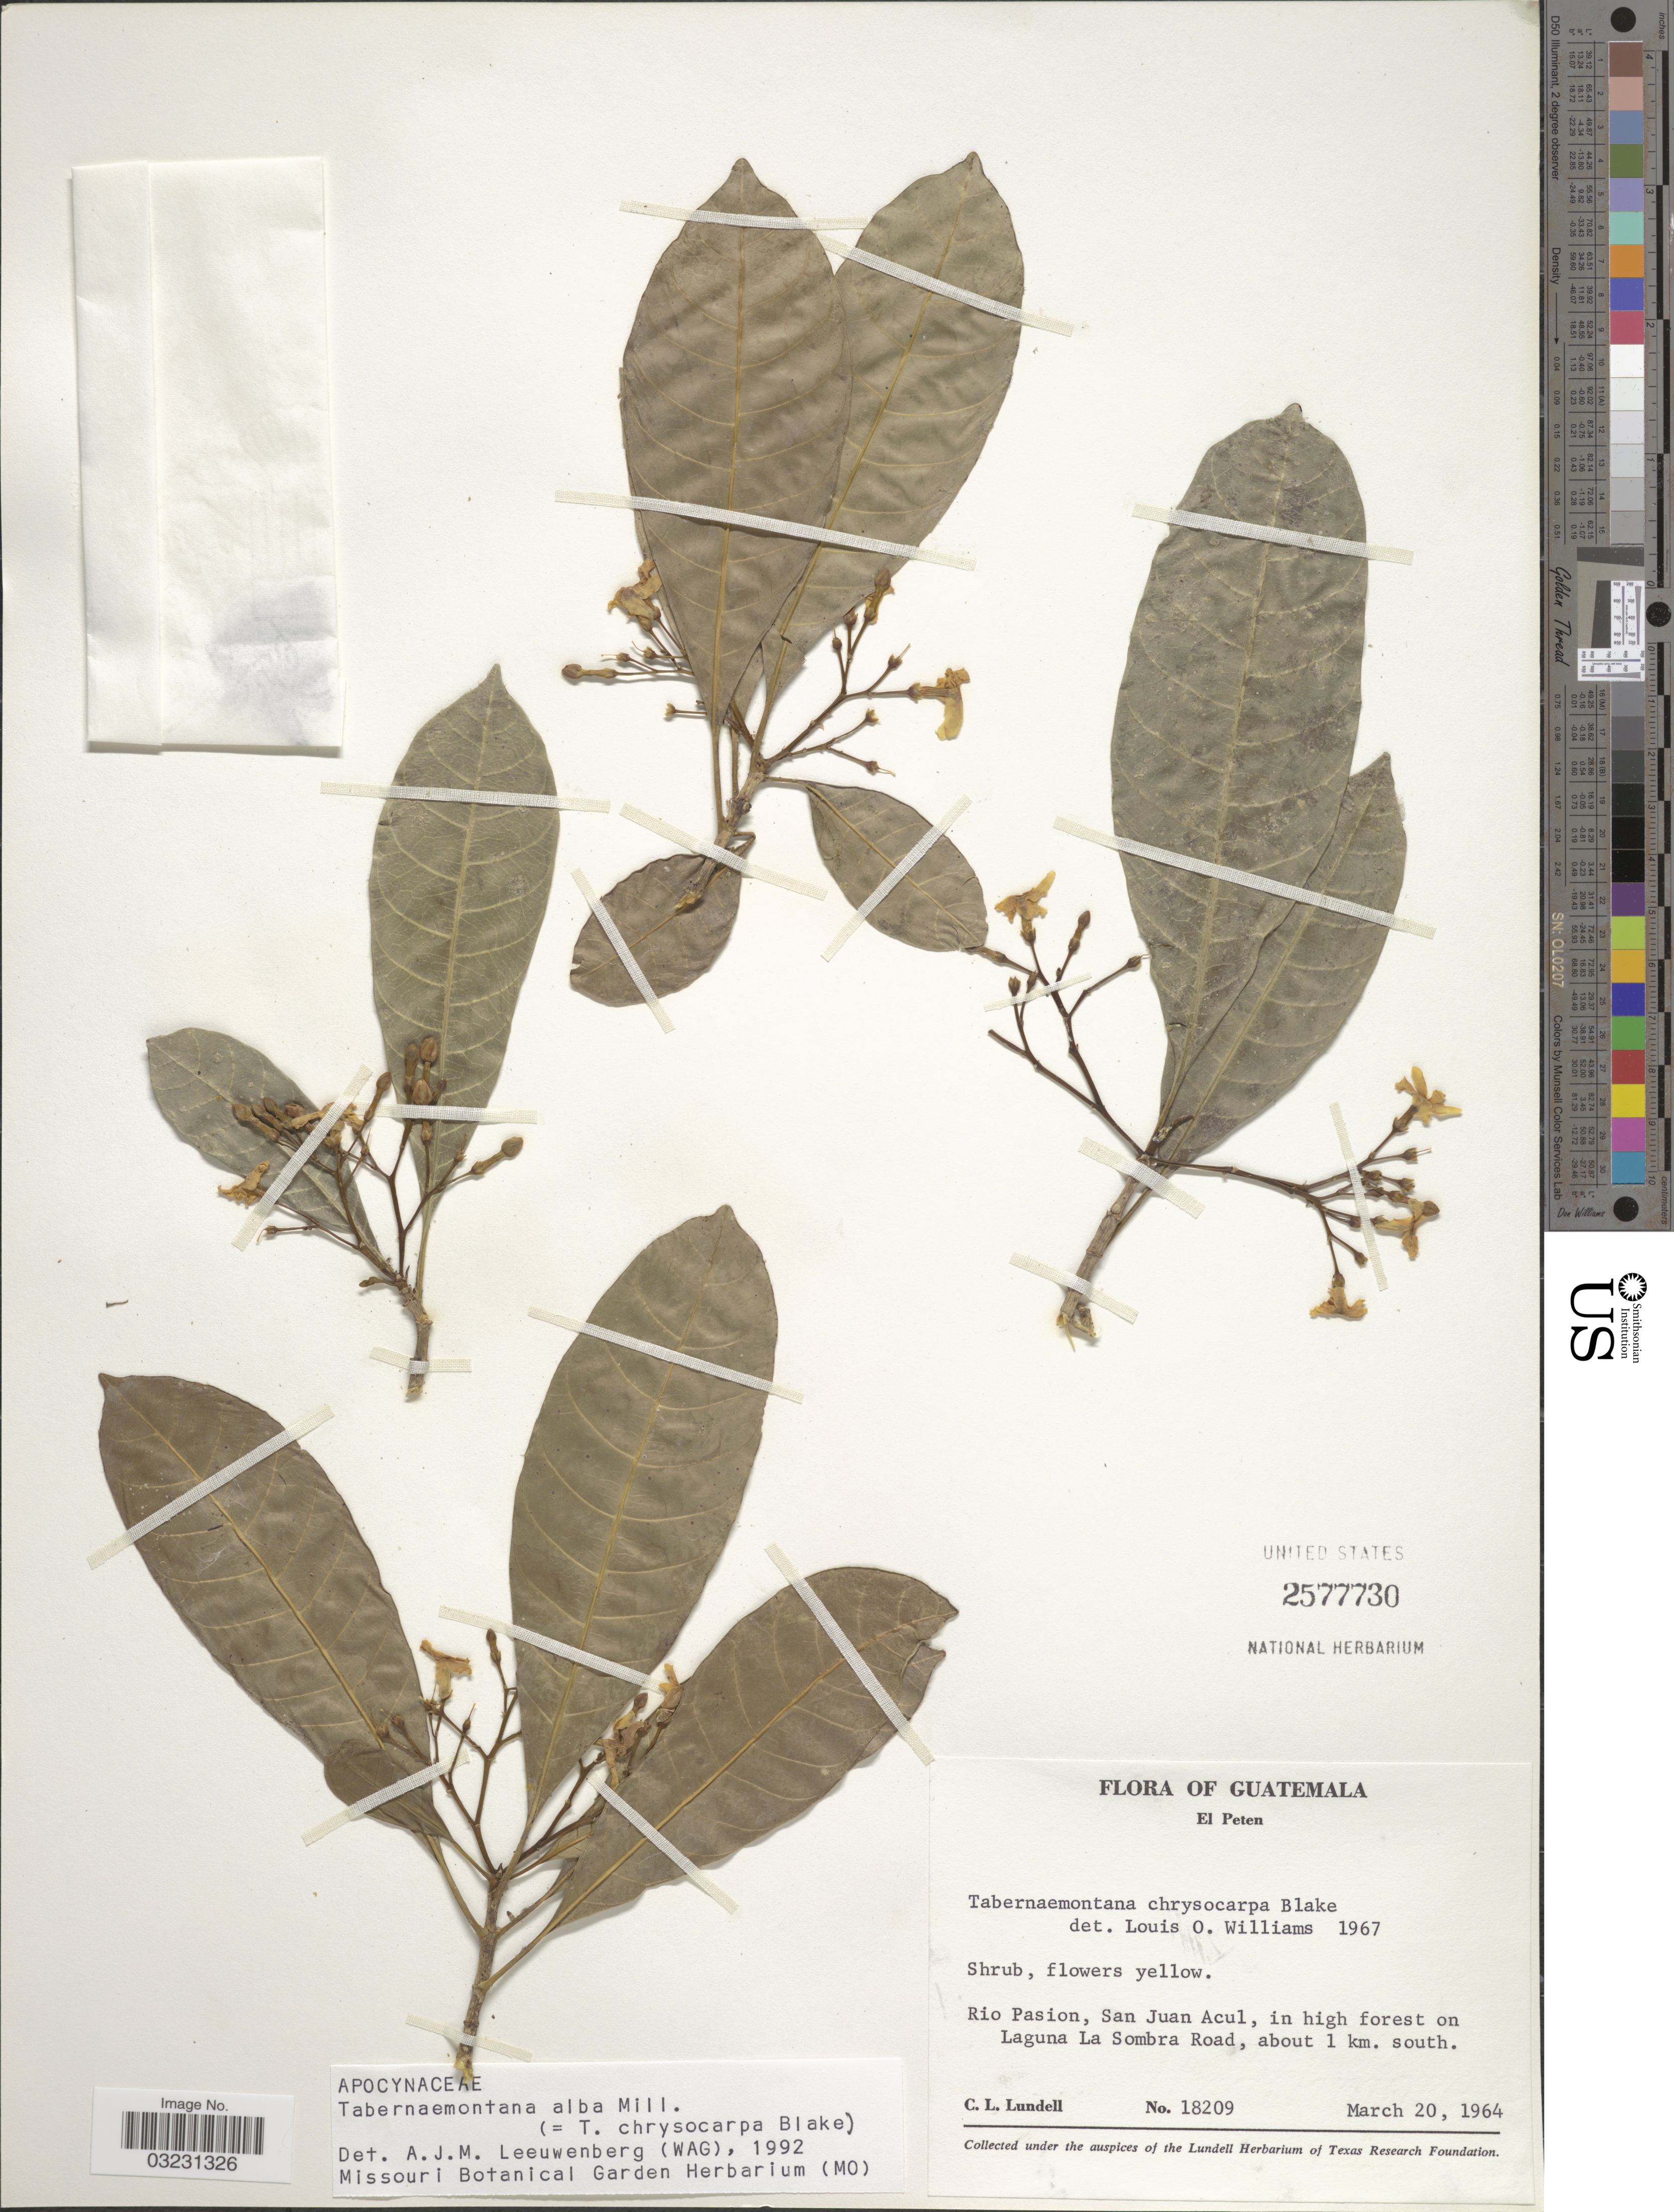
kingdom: Plantae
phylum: Tracheophyta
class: Magnoliopsida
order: Gentianales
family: Apocynaceae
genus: Tabernaemontana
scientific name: Tabernaemontana alba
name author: Mill.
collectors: C. L. Lundell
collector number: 18209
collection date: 1964-03-20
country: Guatemala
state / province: El Petén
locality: Rio Pasion, San Juan Acul, in high forest on Laguna La Sombra Road, about 1 km. south.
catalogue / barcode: US 2577730